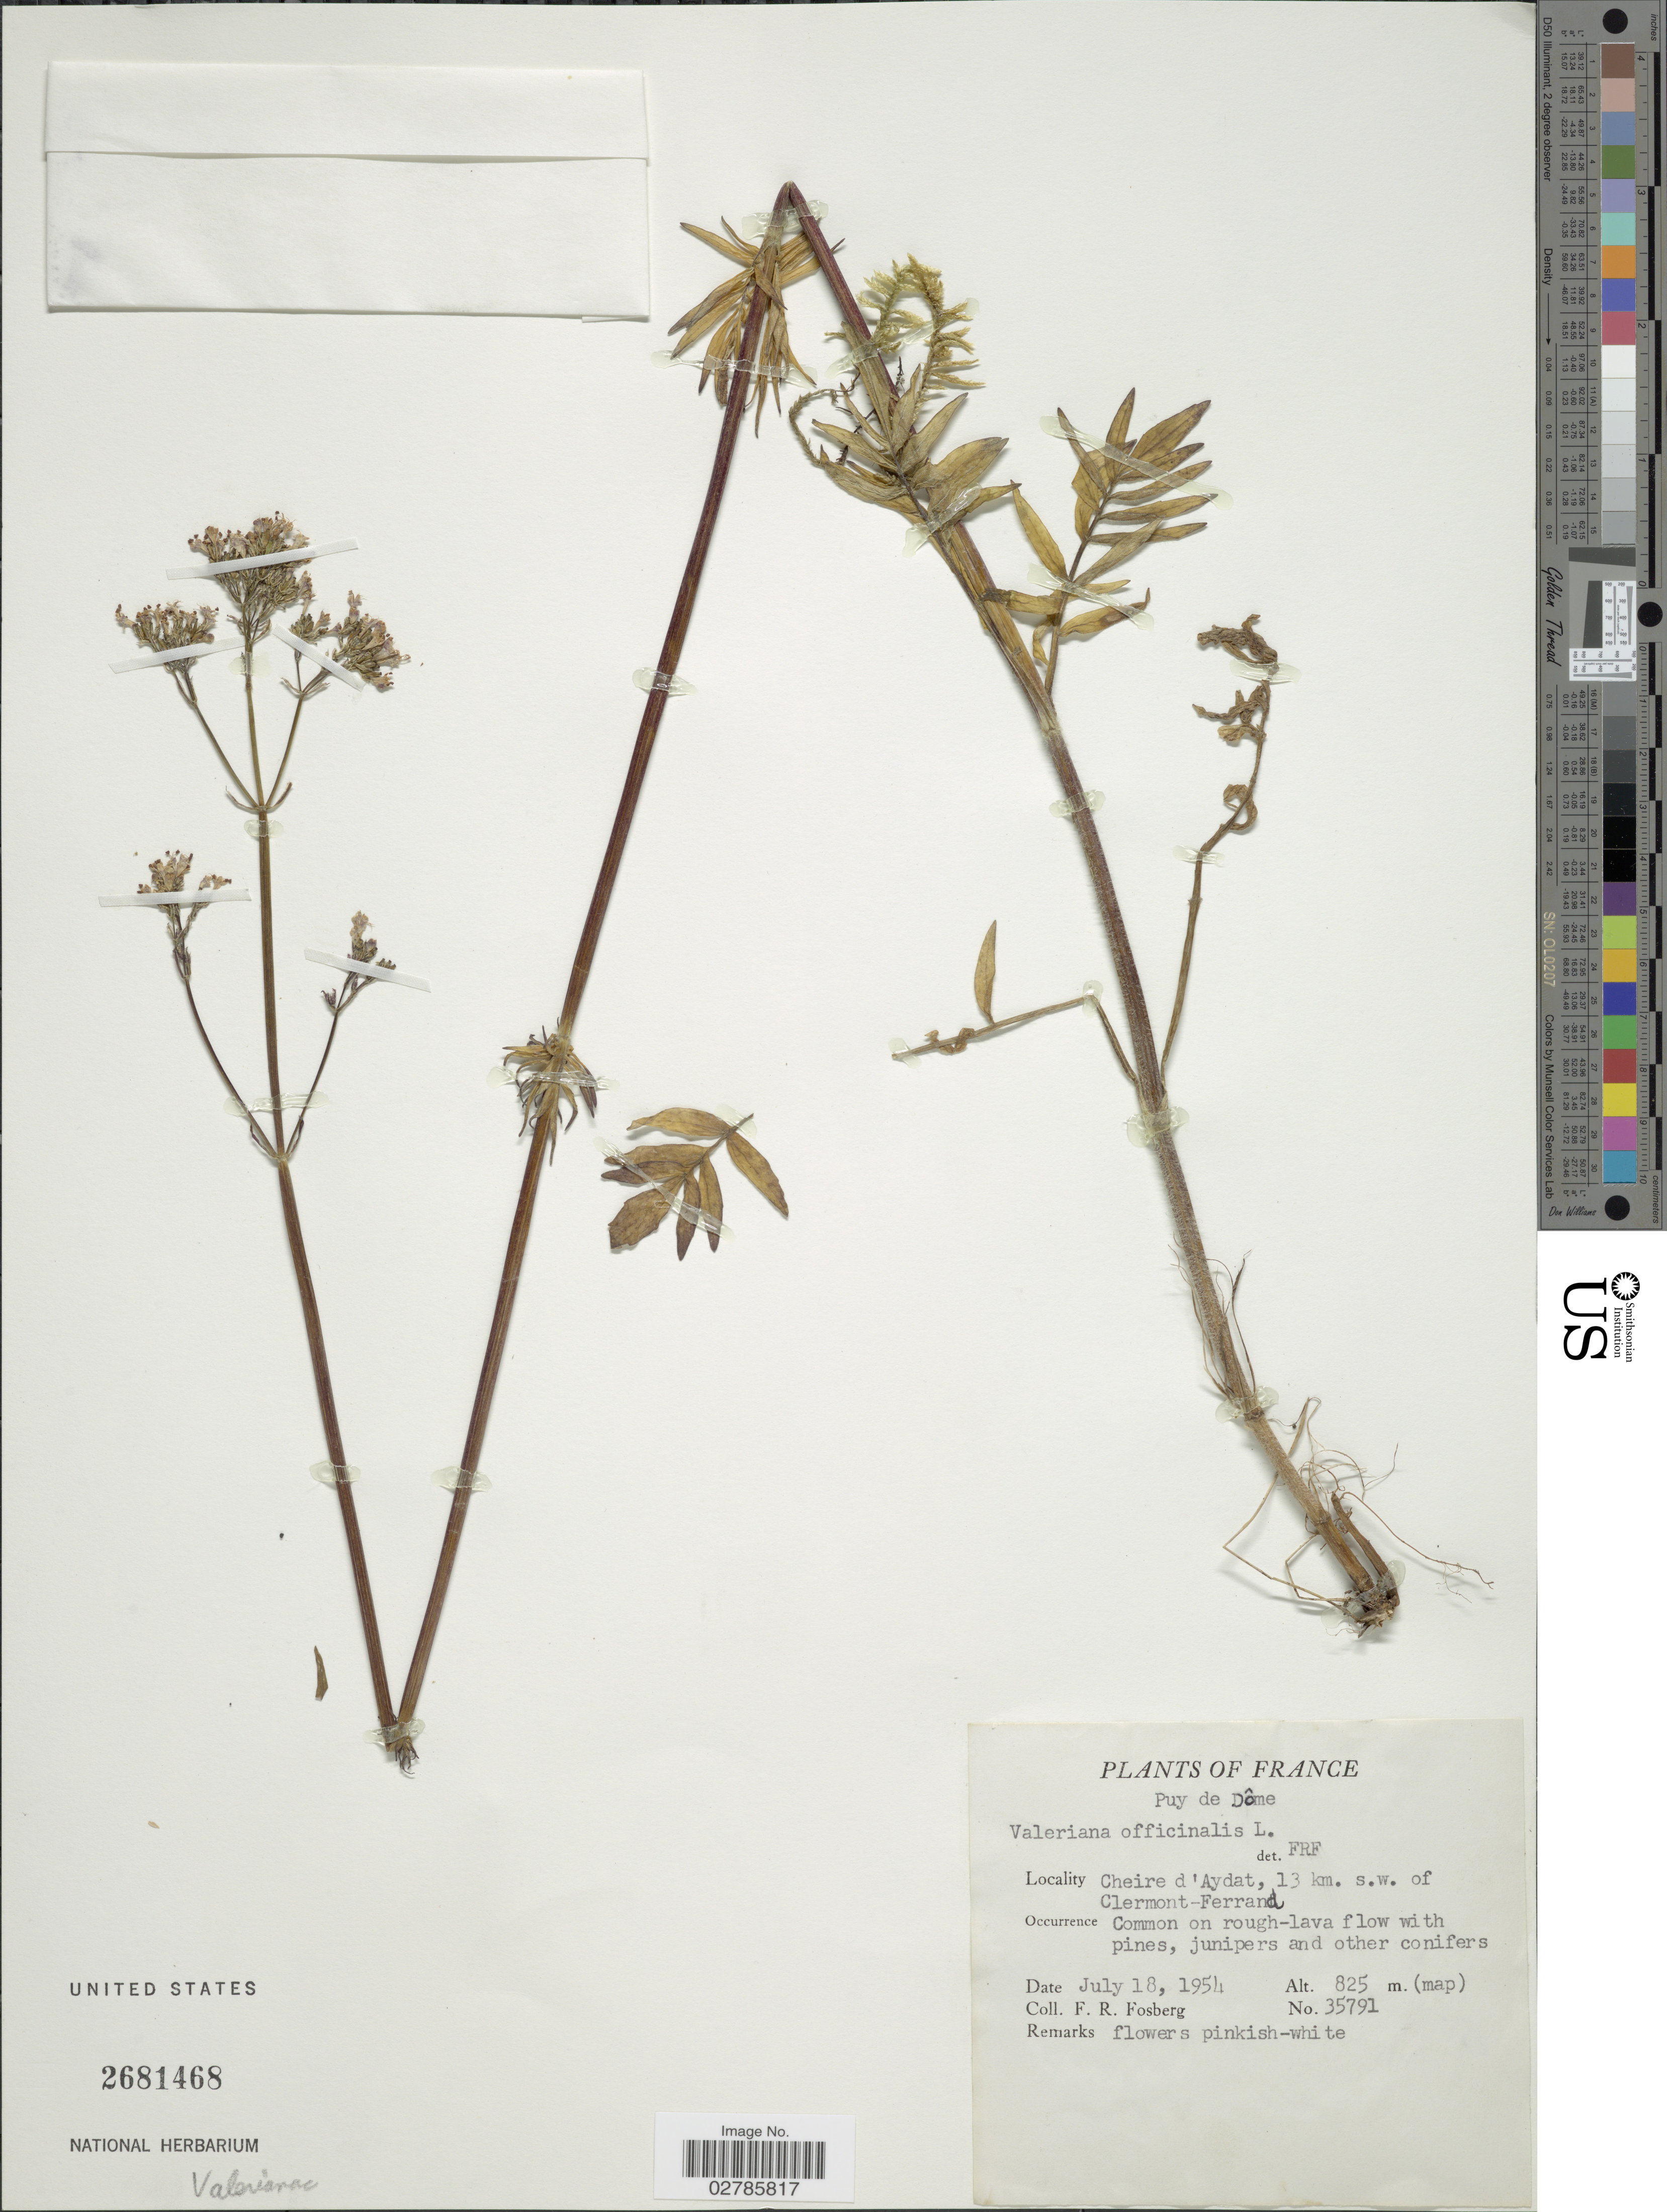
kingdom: Plantae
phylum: Tracheophyta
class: Magnoliopsida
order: Dipsacales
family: Caprifoliaceae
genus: Valeriana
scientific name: Valeriana officinalis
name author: L.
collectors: F. R. Fosberg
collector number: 35791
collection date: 1954-07-18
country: France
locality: Puy de Dôme. Cheire d'Aydat, 13 km. s.w. of Clermont-Ferrand.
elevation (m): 825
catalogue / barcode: US 2681468